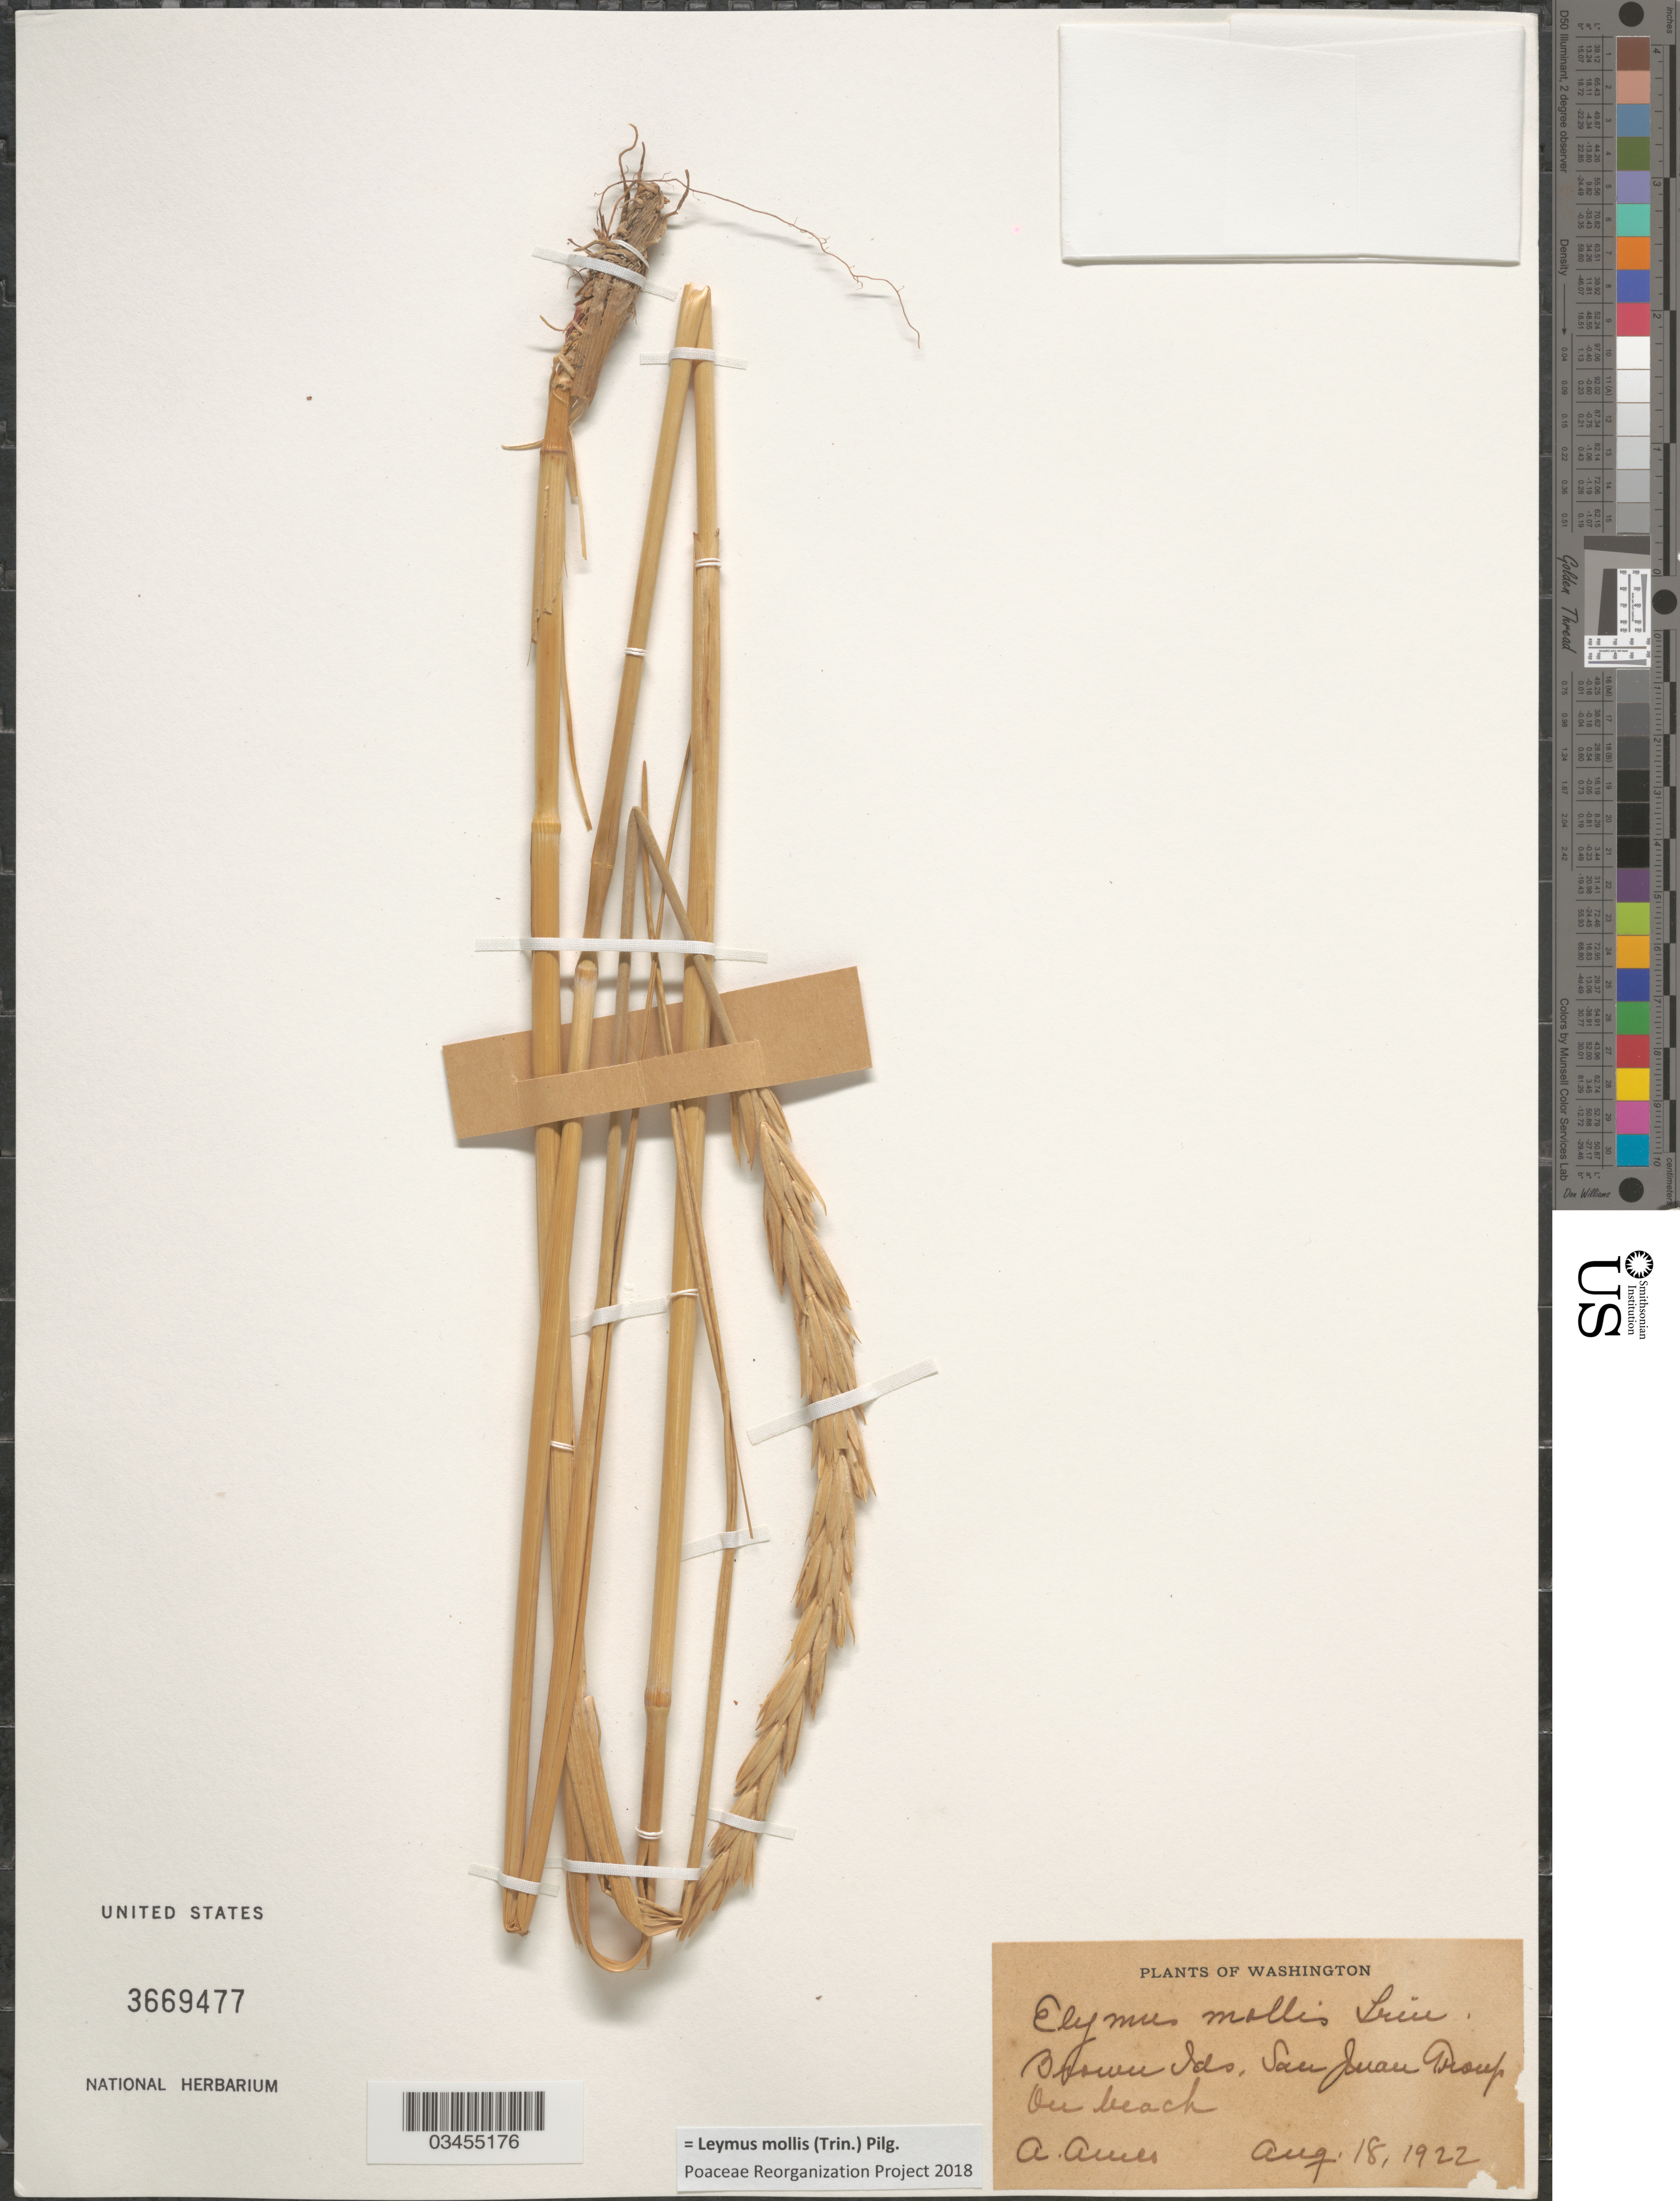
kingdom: Plantae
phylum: Tracheophyta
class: Liliopsida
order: Poales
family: Poaceae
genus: Leymus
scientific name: Leymus mollis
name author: (Trin.) Pilg.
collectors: A. Ames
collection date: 1922-08-18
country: United States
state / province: Washington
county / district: San Juan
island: Brown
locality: Brown Ids, San Juan Group. On beach.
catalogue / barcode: US 3669477